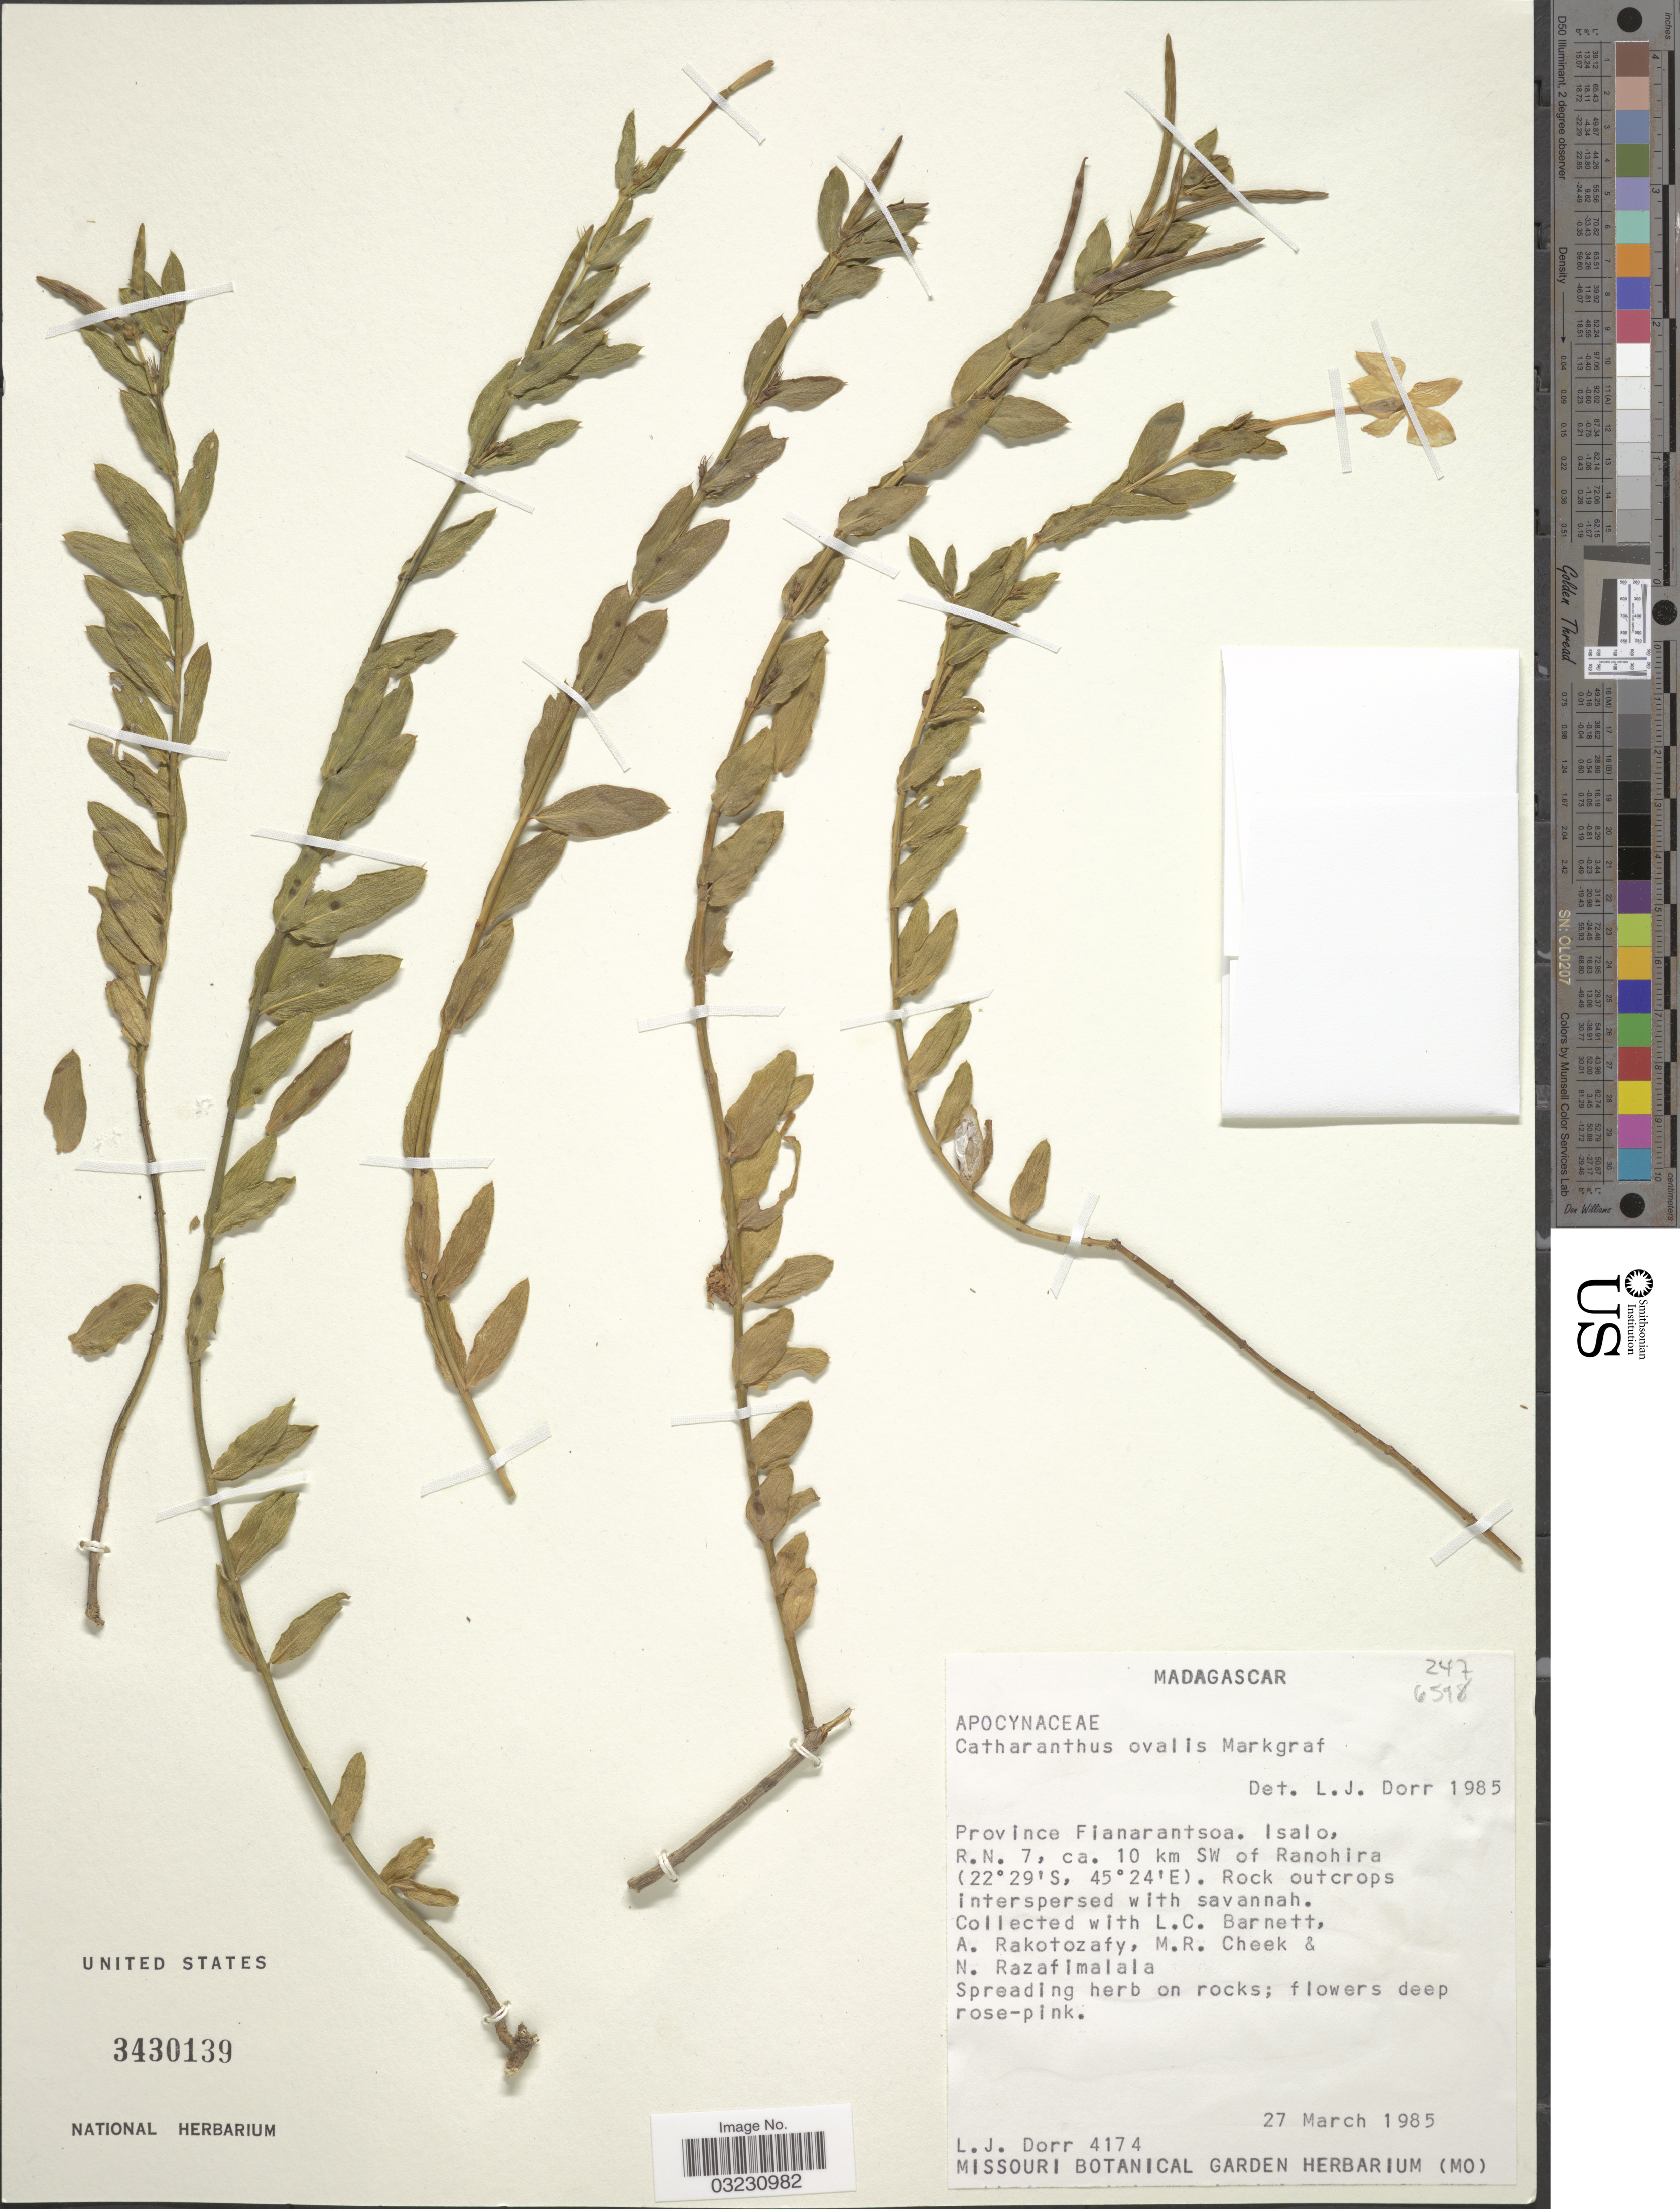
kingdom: Plantae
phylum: Tracheophyta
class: Magnoliopsida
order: Gentianales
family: Apocynaceae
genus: Catharanthus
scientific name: Catharanthus ovalis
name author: Markgr.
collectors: L. J. Dorr, L. C. Barnett, A. Rakotozafy, M. Cheek & N. Razafimalala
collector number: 4174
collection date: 1985-03-27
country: Madagascar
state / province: Ihorombe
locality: Isalo, R.N. 7, ca. 10 km SW of Ranohira.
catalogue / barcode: US 3430139